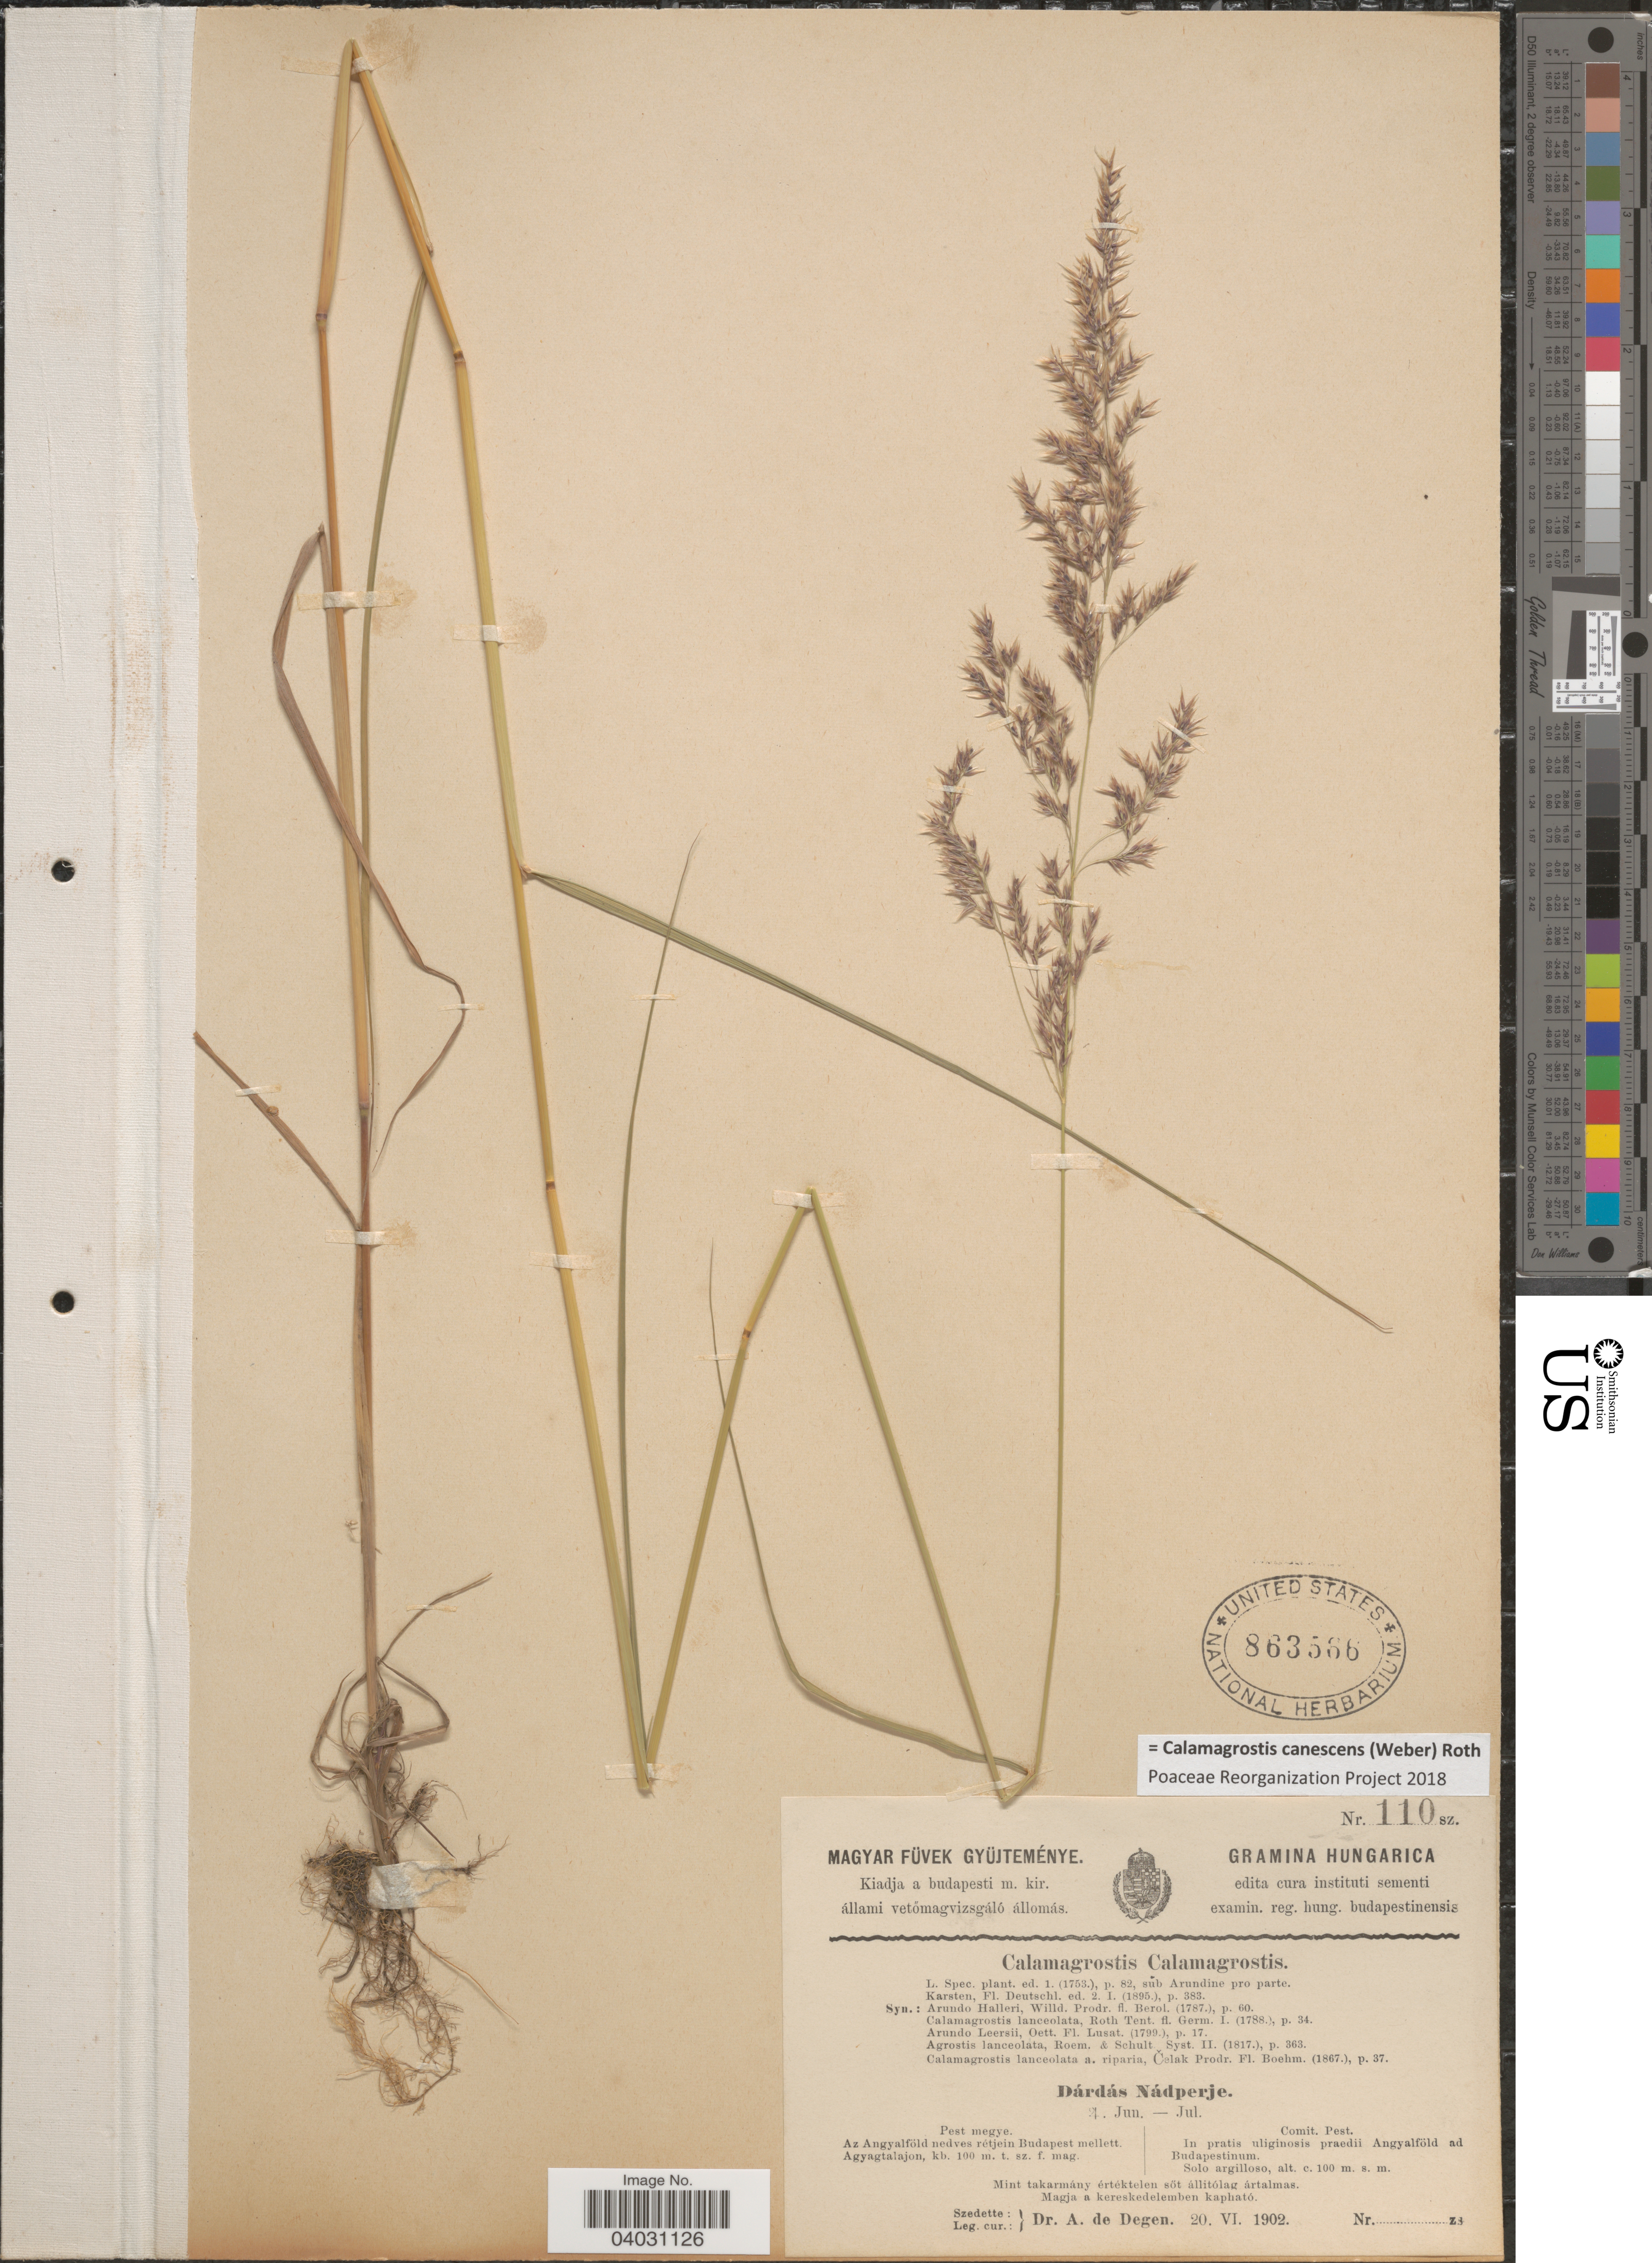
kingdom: Plantae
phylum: Tracheophyta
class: Liliopsida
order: Poales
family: Poaceae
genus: Calamagrostis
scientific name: Calamagrostis canescens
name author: (G.H. Weber) Roth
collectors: A. Degen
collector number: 110?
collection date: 1902-06-20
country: Hungary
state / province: Pest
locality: Comit. Pest. In pratis uliginosis praedii Angyalföld ad Budapestinum.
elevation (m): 100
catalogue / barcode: US 863566